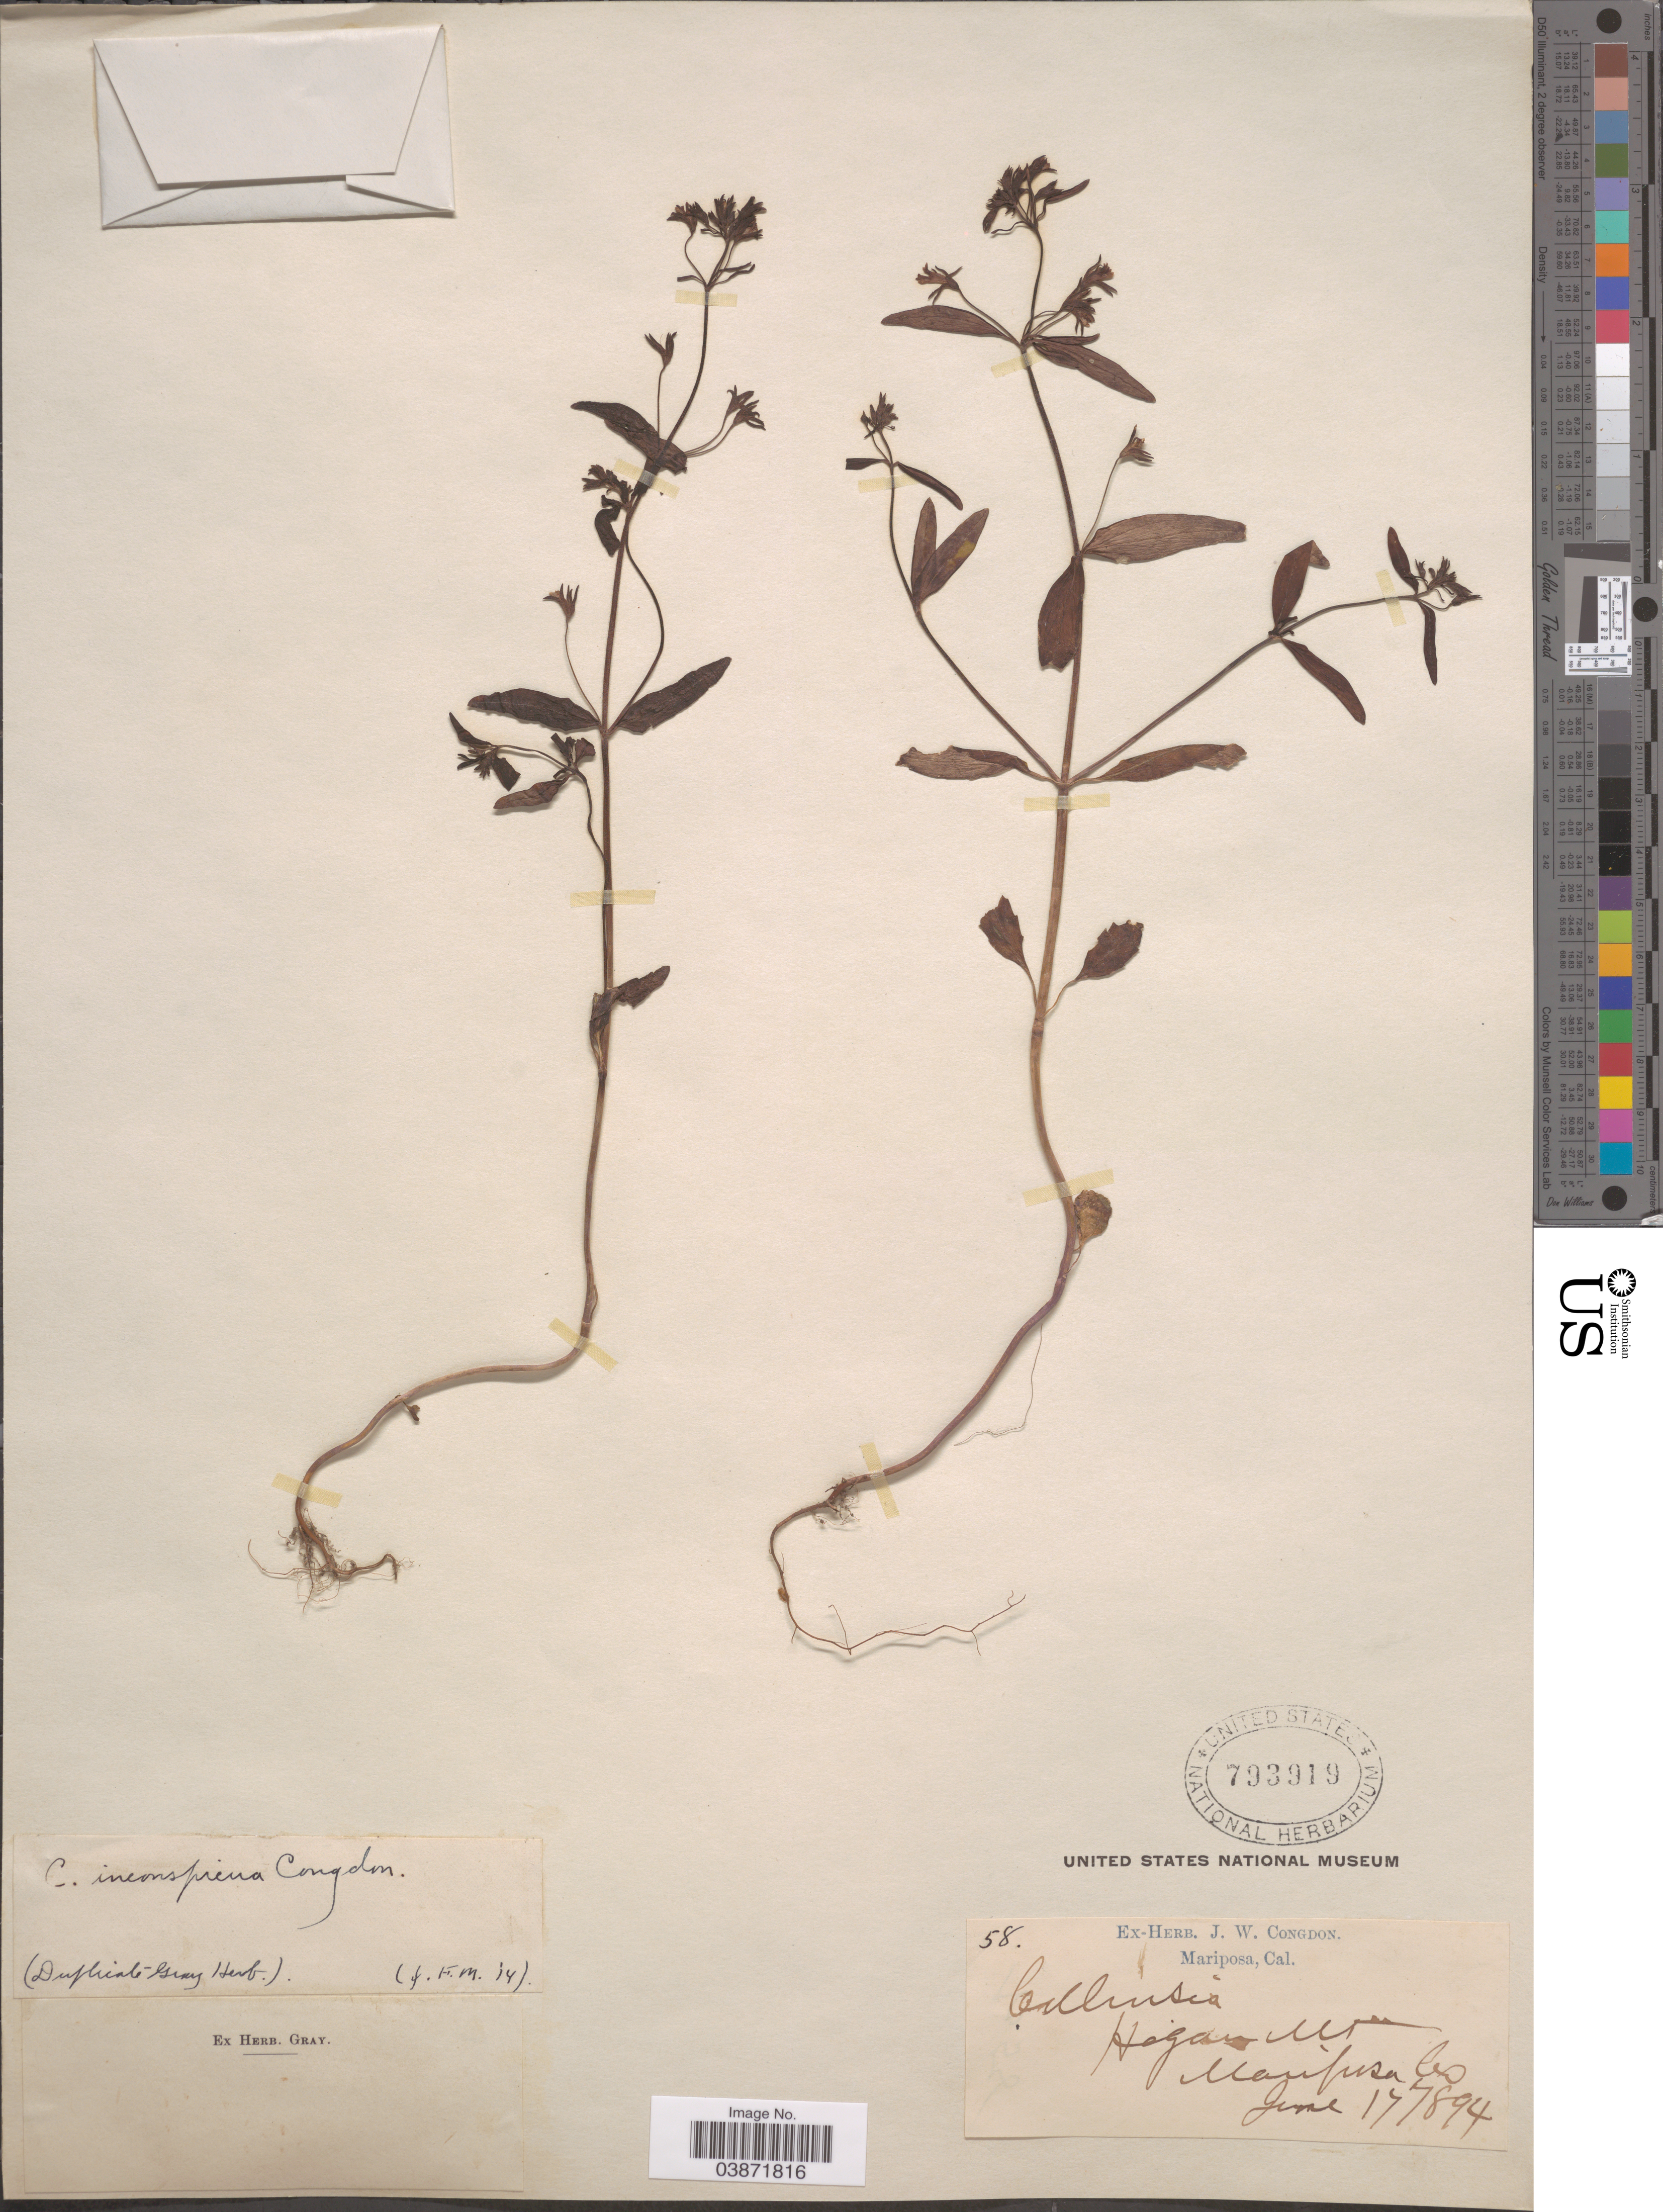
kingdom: Plantae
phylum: Tracheophyta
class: Magnoliopsida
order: Lamiales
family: Plantaginaceae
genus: Collinsia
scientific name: Collinsia sp.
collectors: ex herb. J. W. Congdon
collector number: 58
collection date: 1894-06-17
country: United States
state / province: California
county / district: Mariposa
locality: Hogan Mt. Mariposa Co.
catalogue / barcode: US 793919